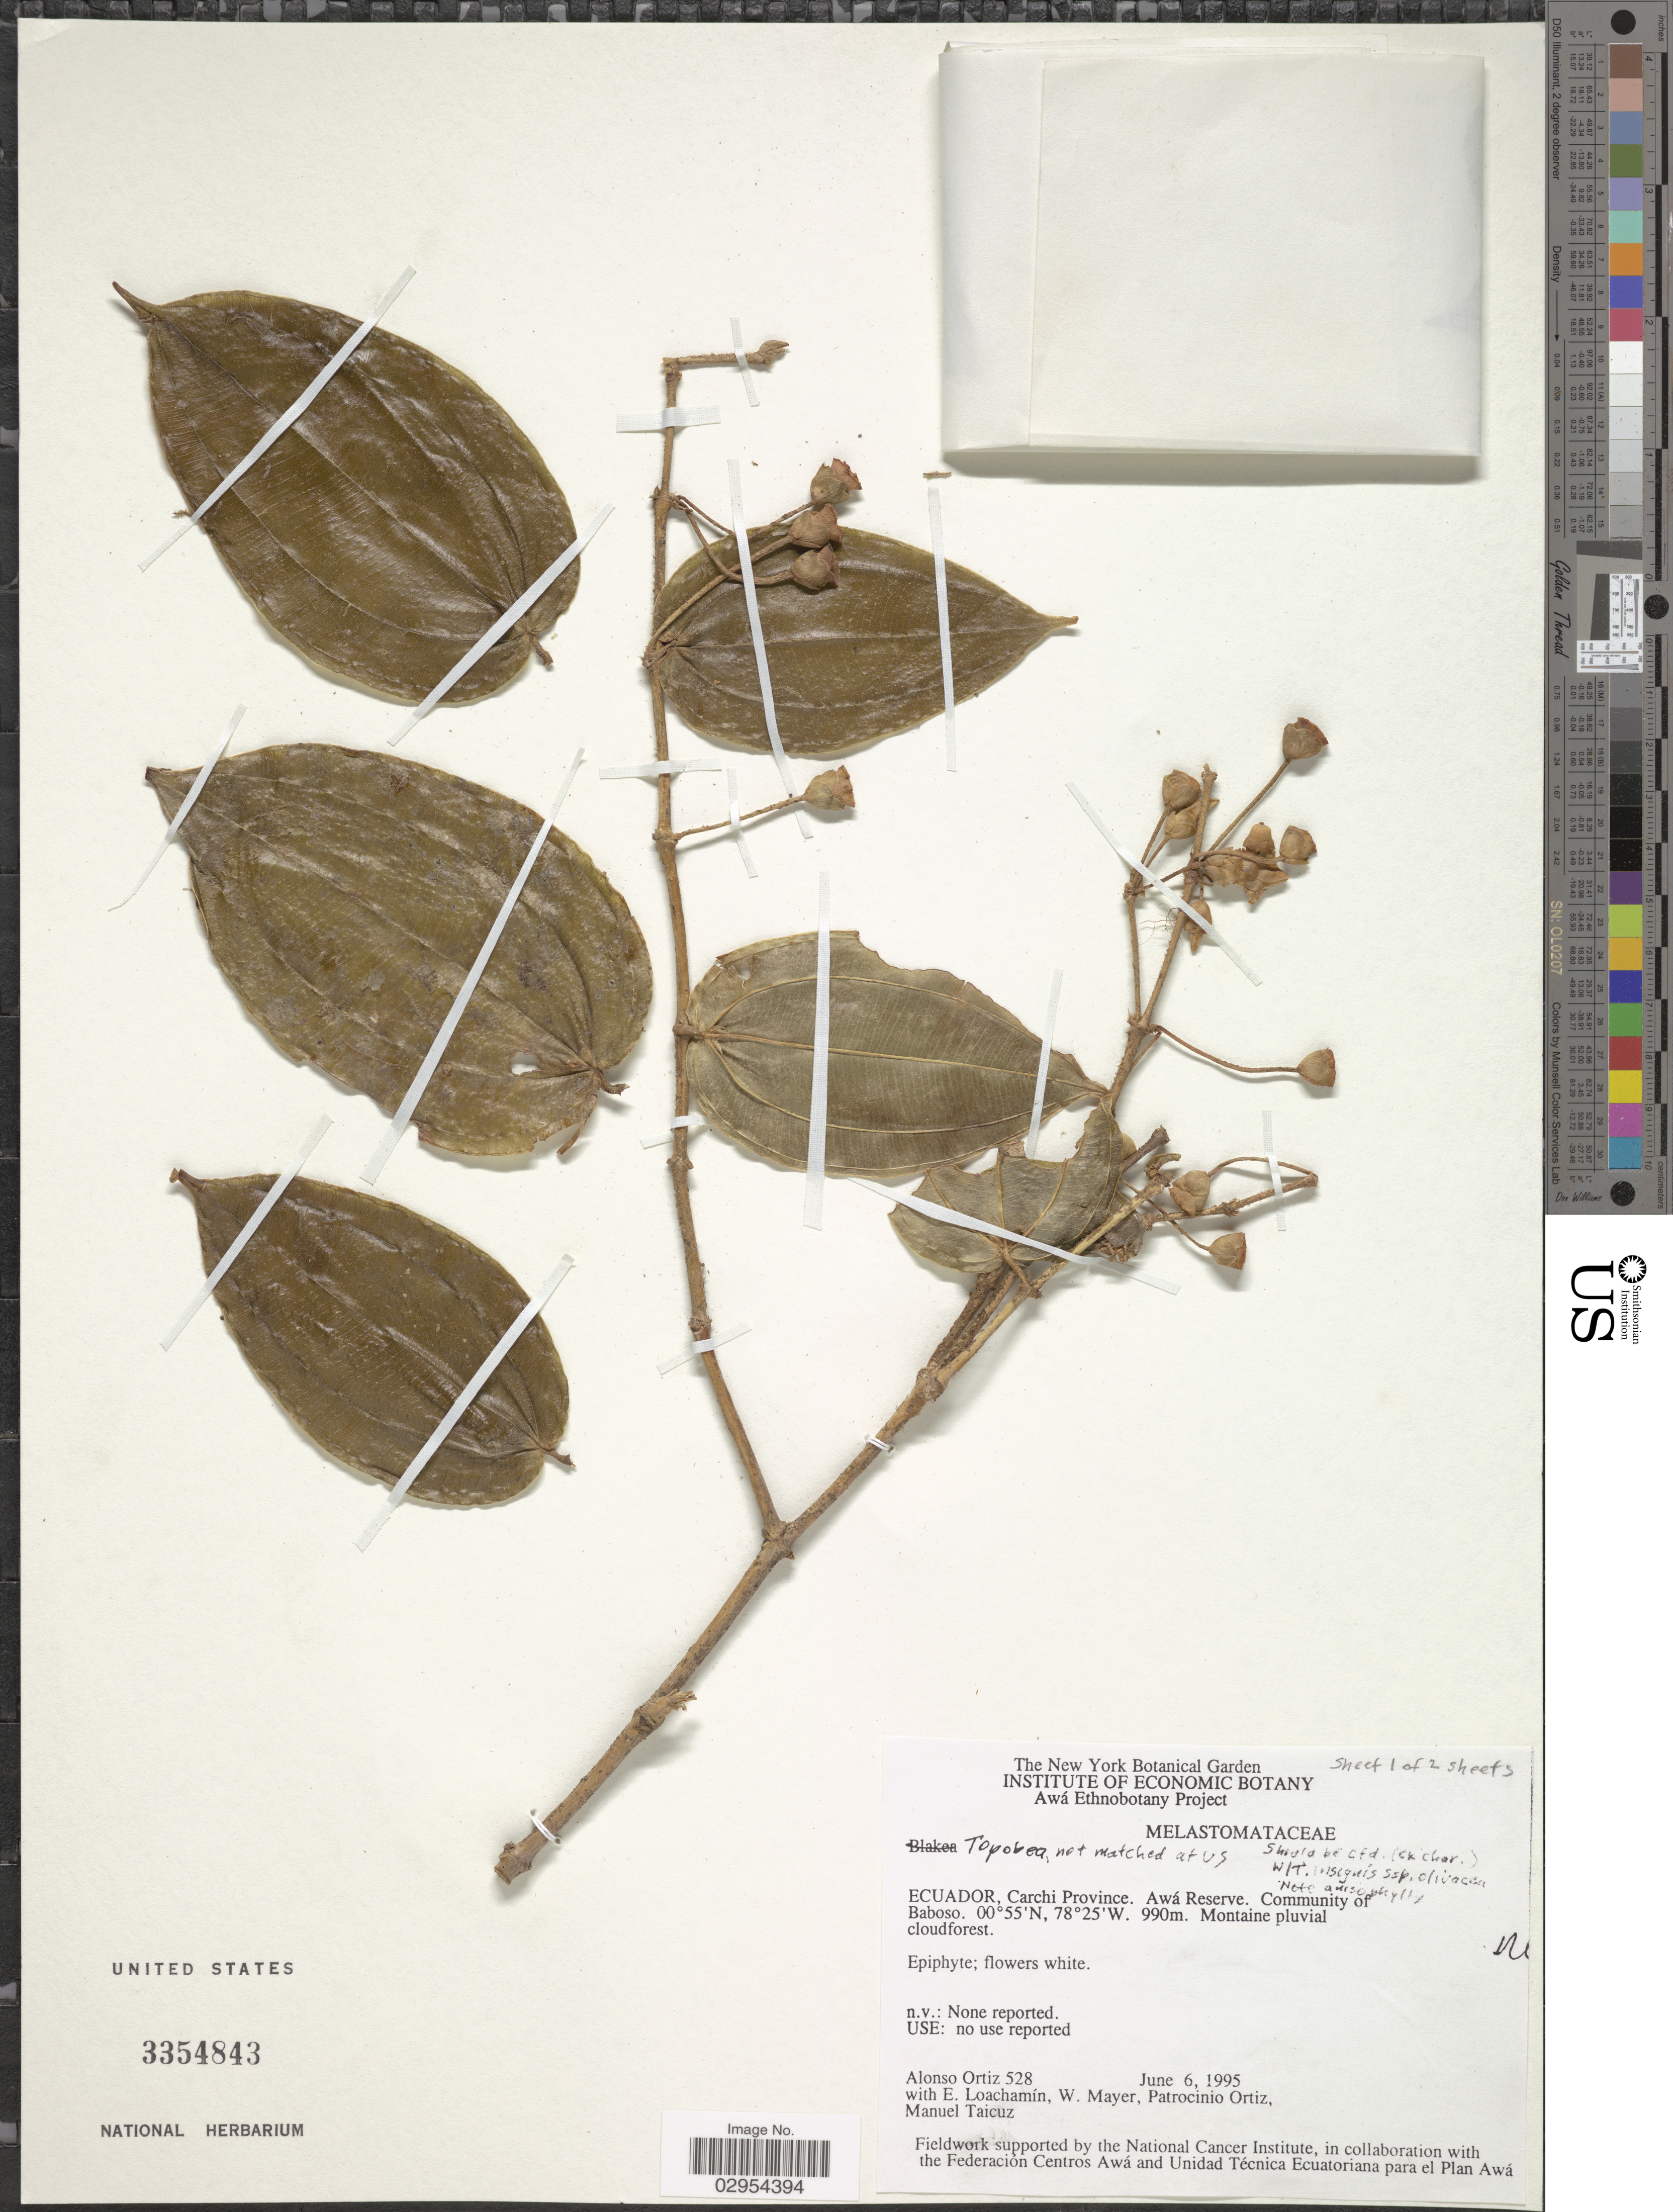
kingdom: Plantae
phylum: Tracheophyta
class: Magnoliopsida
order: Myrtales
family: Melastomataceae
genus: Blakea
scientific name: Blakea insignis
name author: (Triana) Penneys & Judd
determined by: Michelangeli, F. A.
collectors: A. Ortiz, E. Loachamin, W. Mayer, P. Ortiz & M. Taicuz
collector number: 528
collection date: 1995-06-06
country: Ecuador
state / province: Carchi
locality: Awá Reserve. Community of Baboso.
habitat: Montaine pluvial cloud forest.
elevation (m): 990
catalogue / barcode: US 3354843